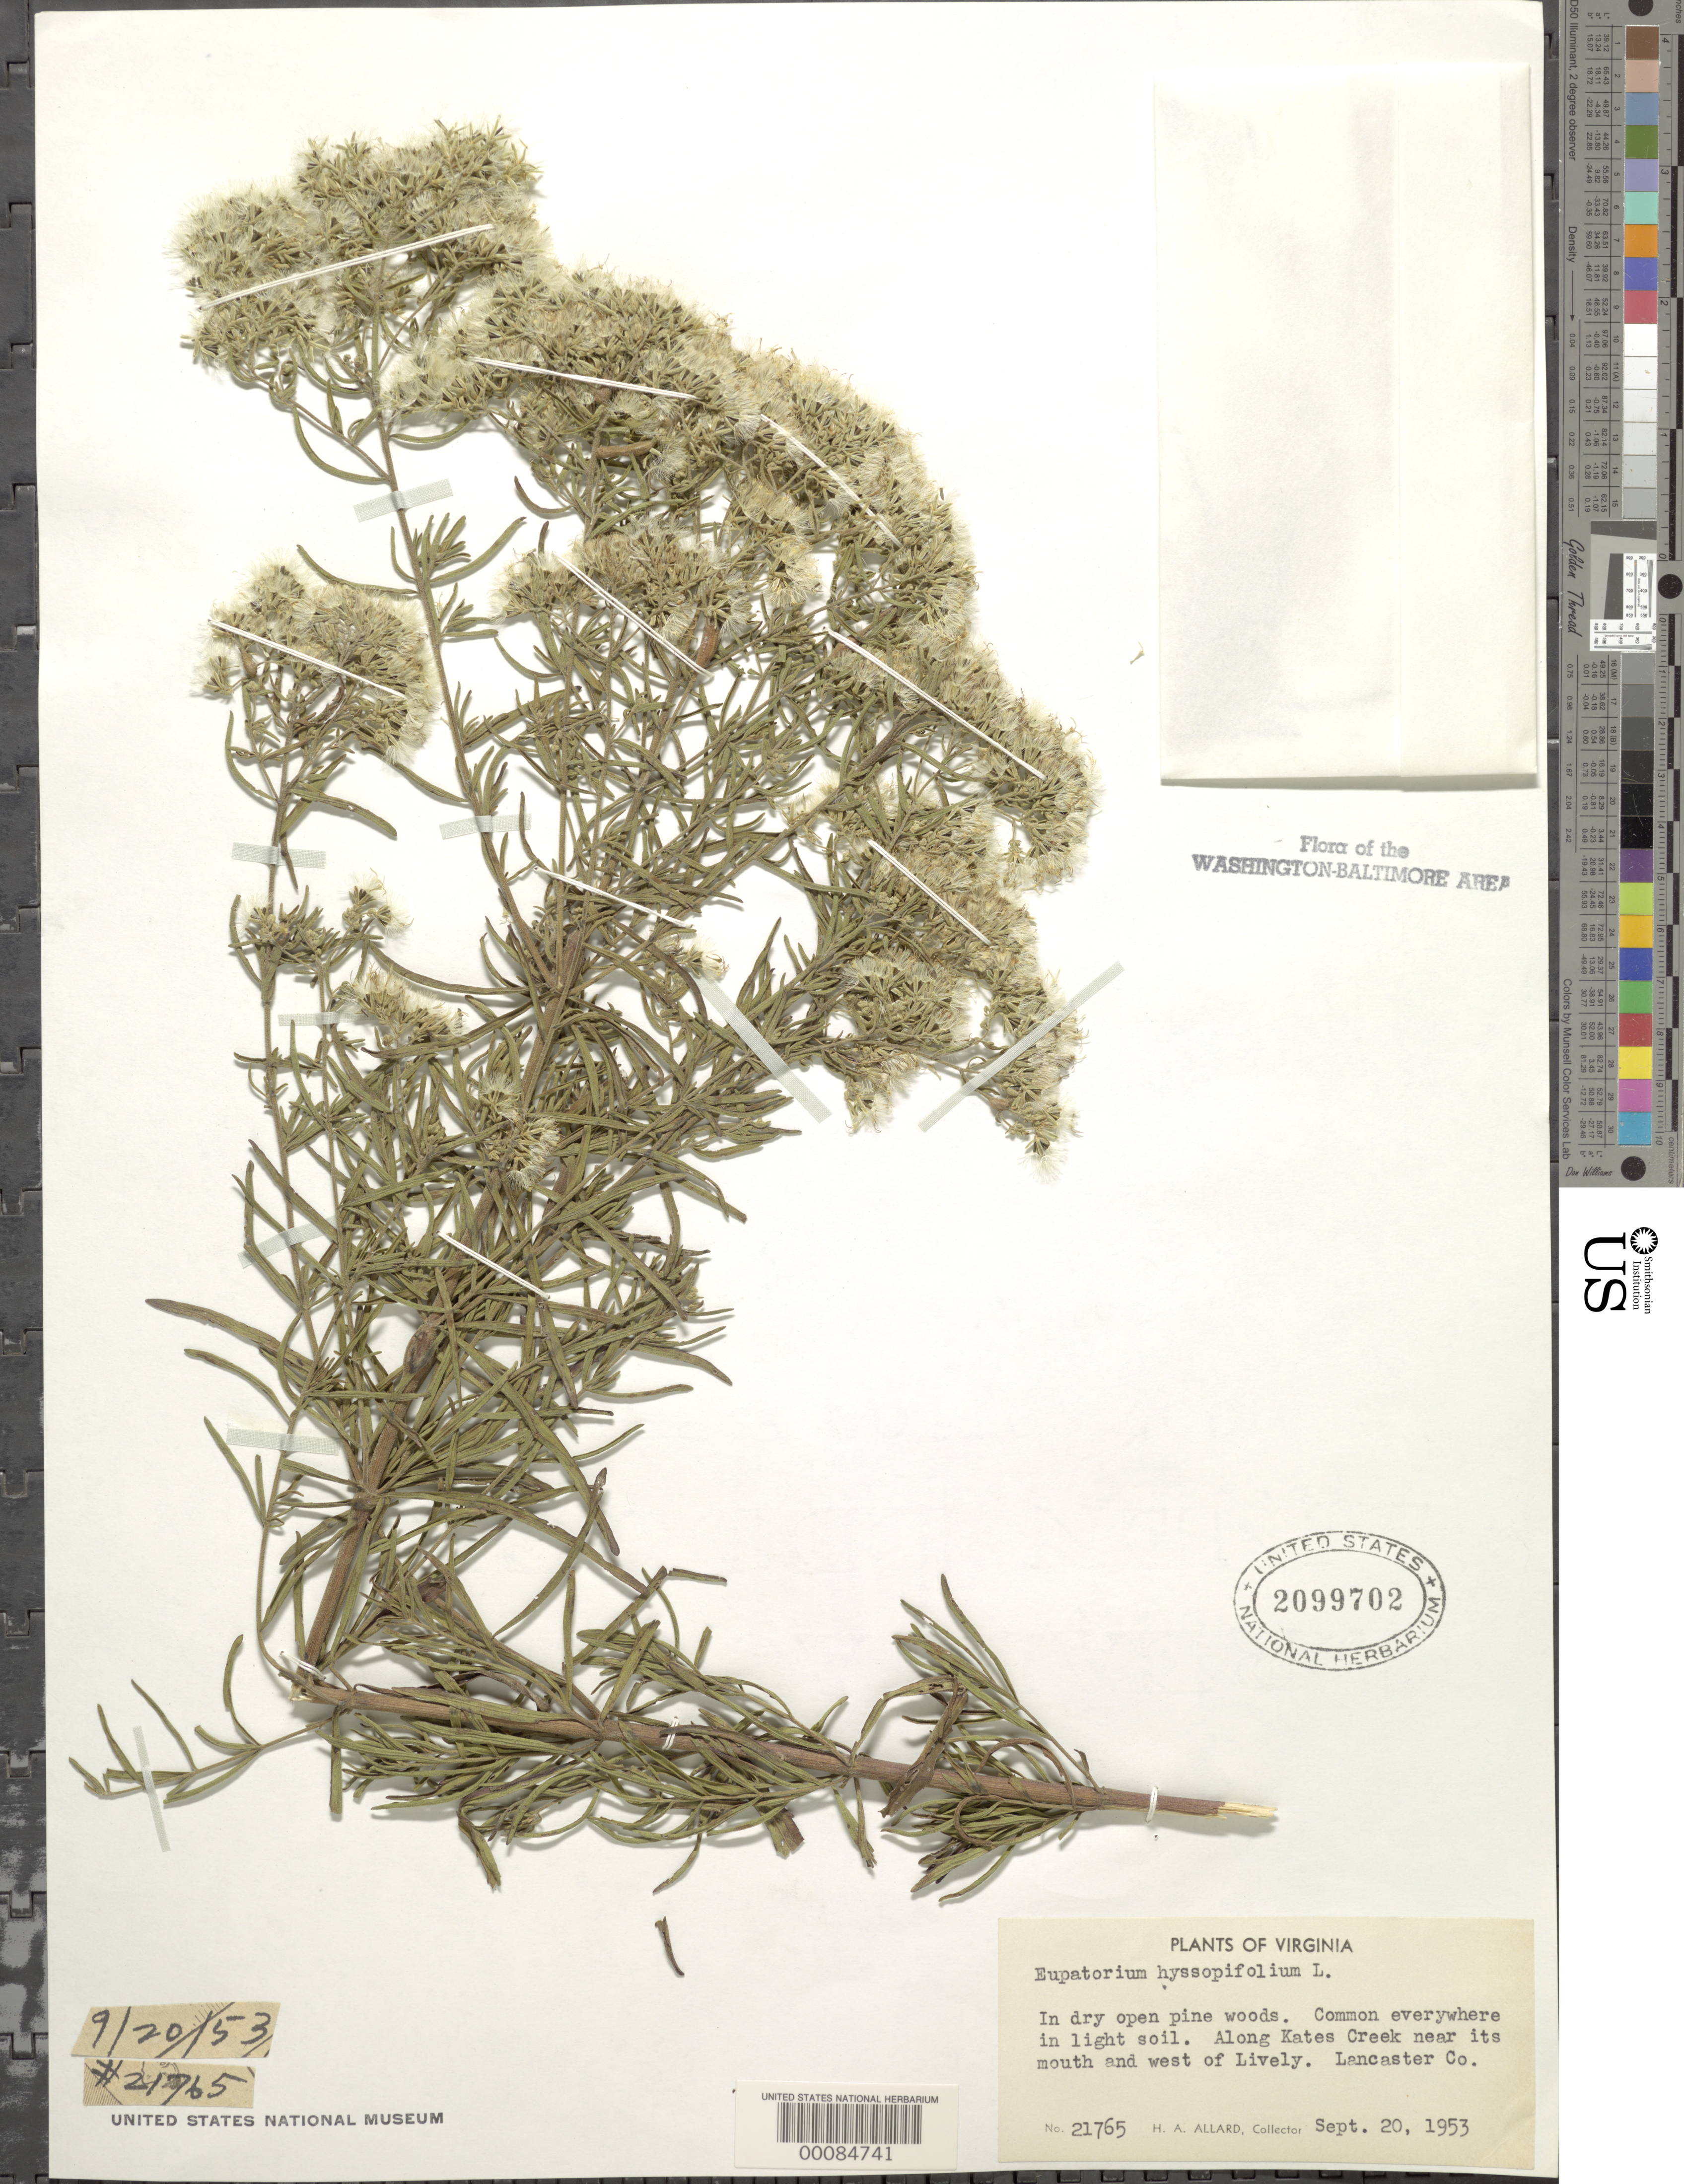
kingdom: Plantae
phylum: Tracheophyta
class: Magnoliopsida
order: Asterales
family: Asteraceae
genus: Eupatorium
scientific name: Eupatorium hyssopifolium var. typica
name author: L.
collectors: H. A. Allard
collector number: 21765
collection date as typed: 20 Sep 1953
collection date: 1953-09-20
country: United States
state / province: Virginia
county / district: Lancaster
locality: Kates Creek west of Lively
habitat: Dry open pine woods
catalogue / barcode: US 2099702